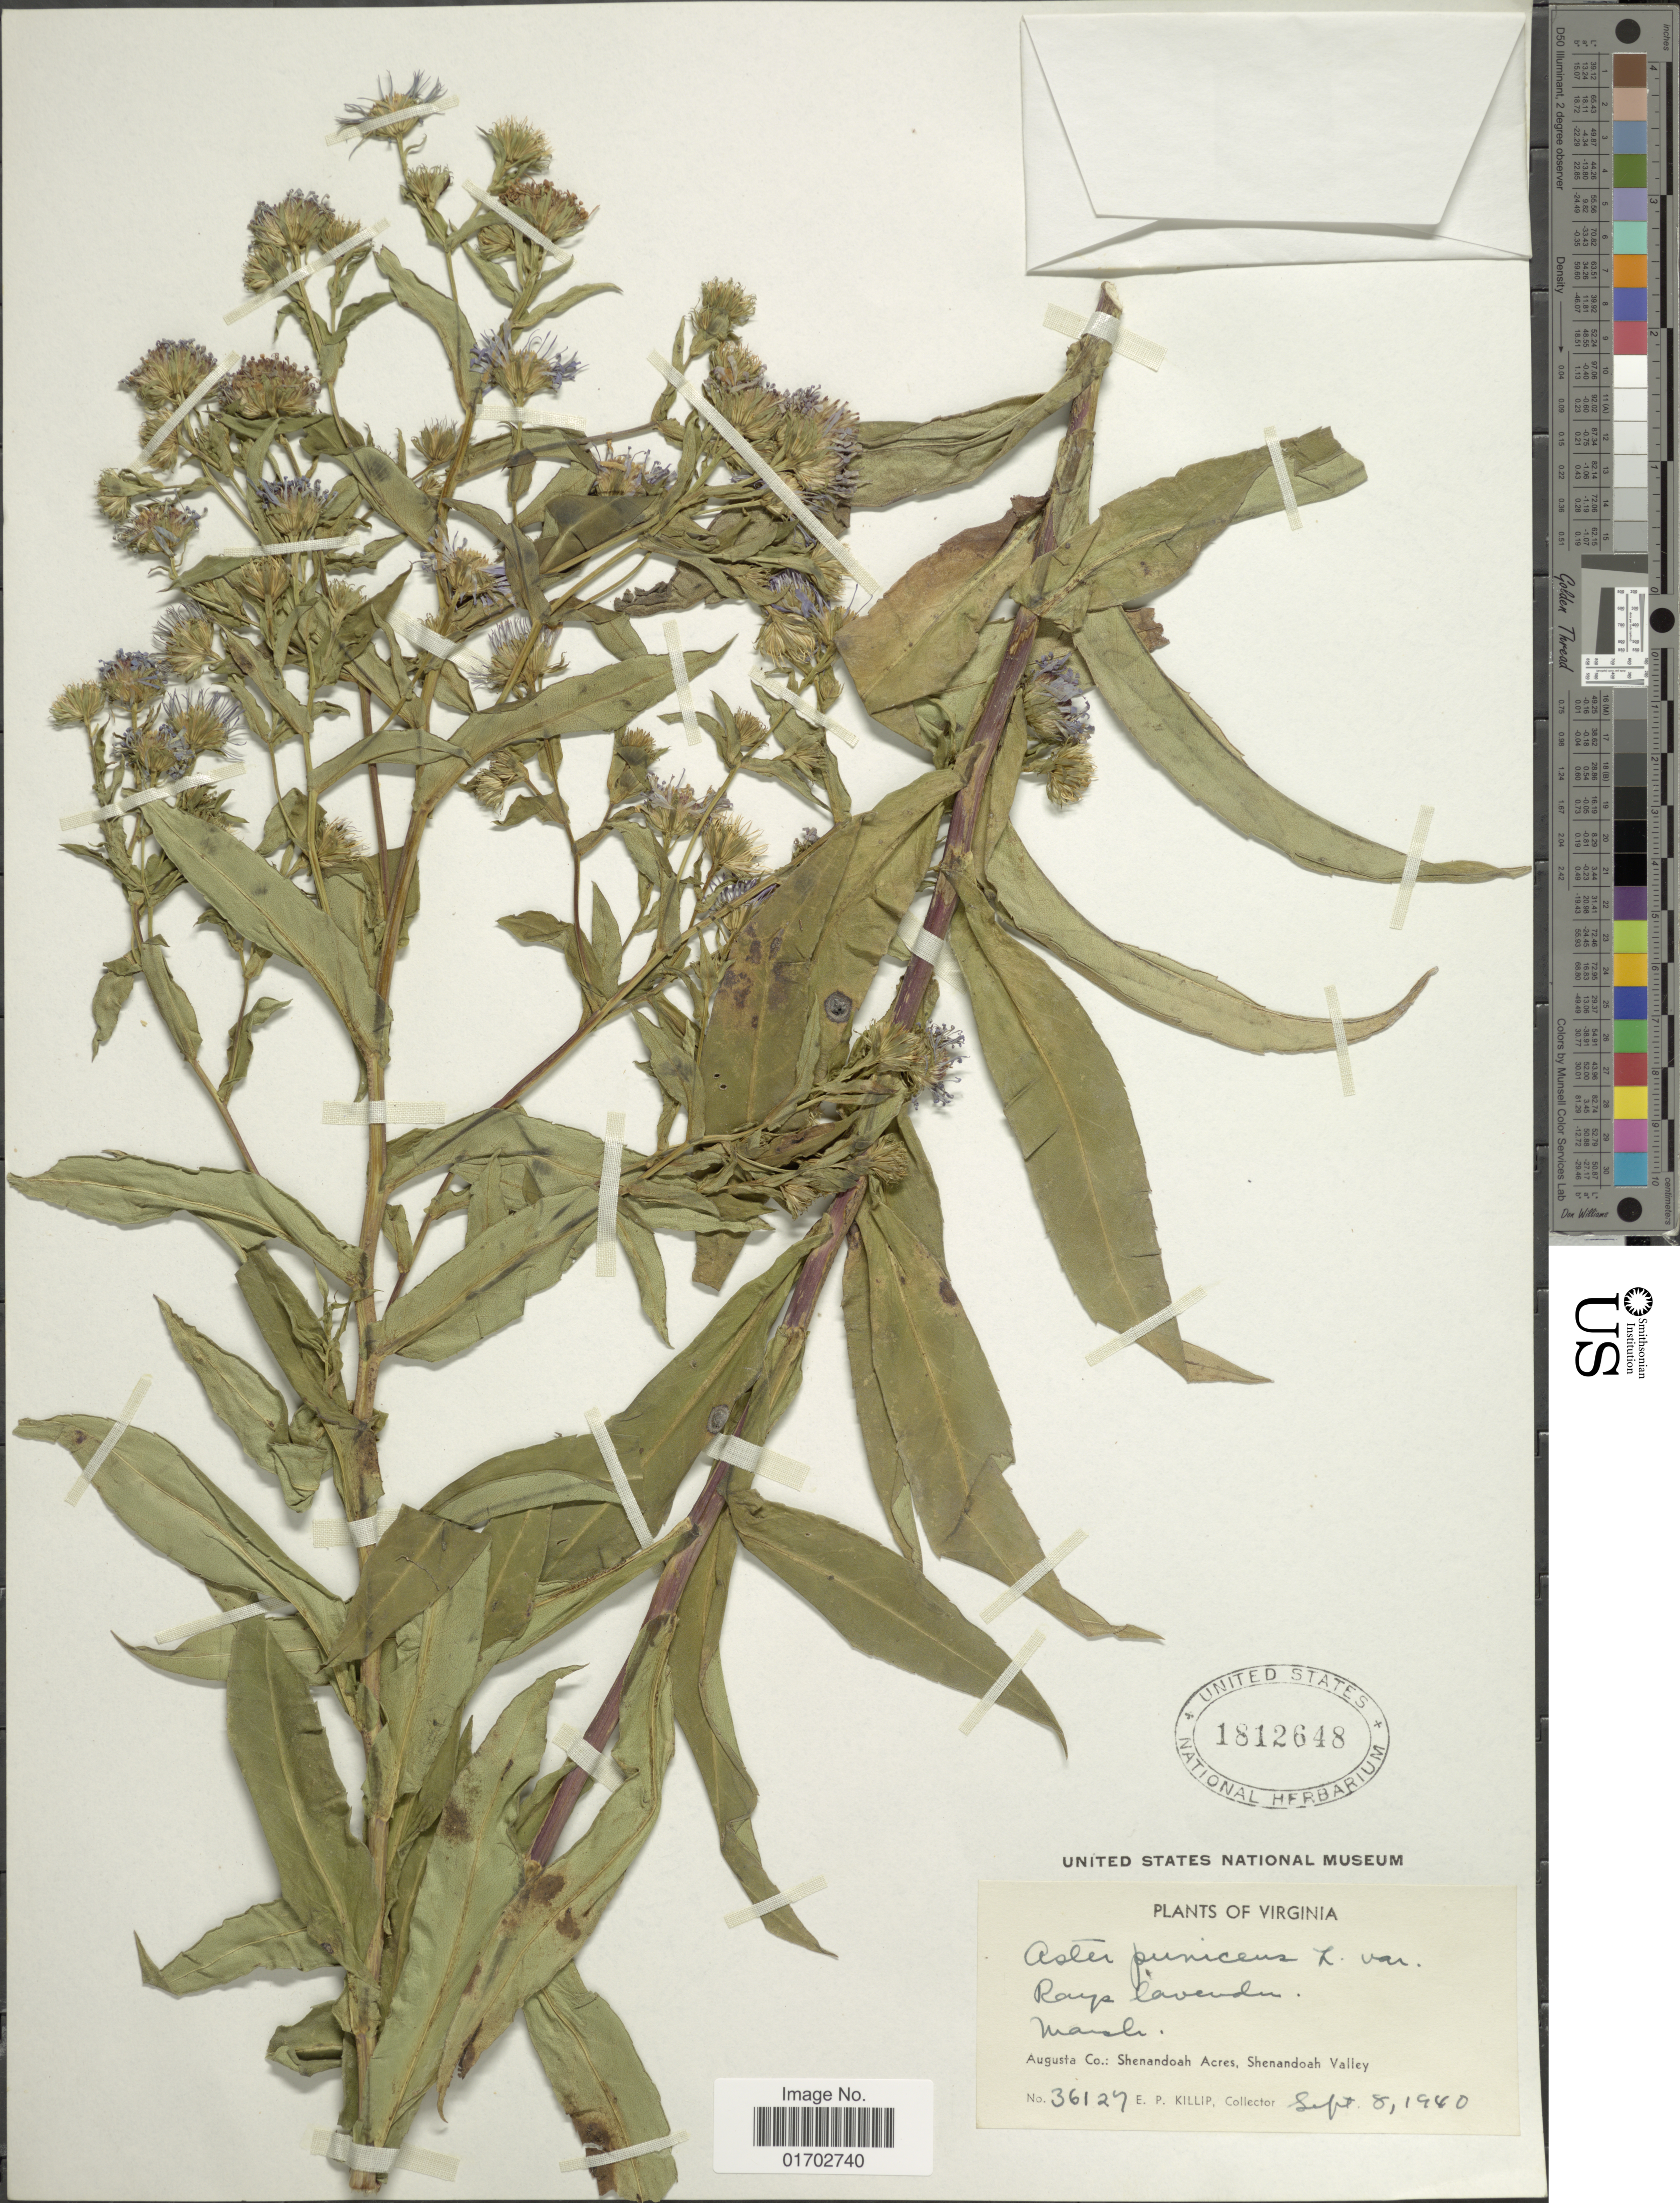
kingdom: Plantae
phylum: Tracheophyta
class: Magnoliopsida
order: Asterales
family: Asteraceae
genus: Symphyotrichum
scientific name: Symphyotrichum puniceum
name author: (L.) Á. Löve & D. Löve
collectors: E. P. Killip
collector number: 36127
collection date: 1940-09-08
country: United States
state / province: Virginia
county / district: Augusta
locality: Augusta Co.: Shenandoah Acres, Shenandoah Valley.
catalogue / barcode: US 1812648